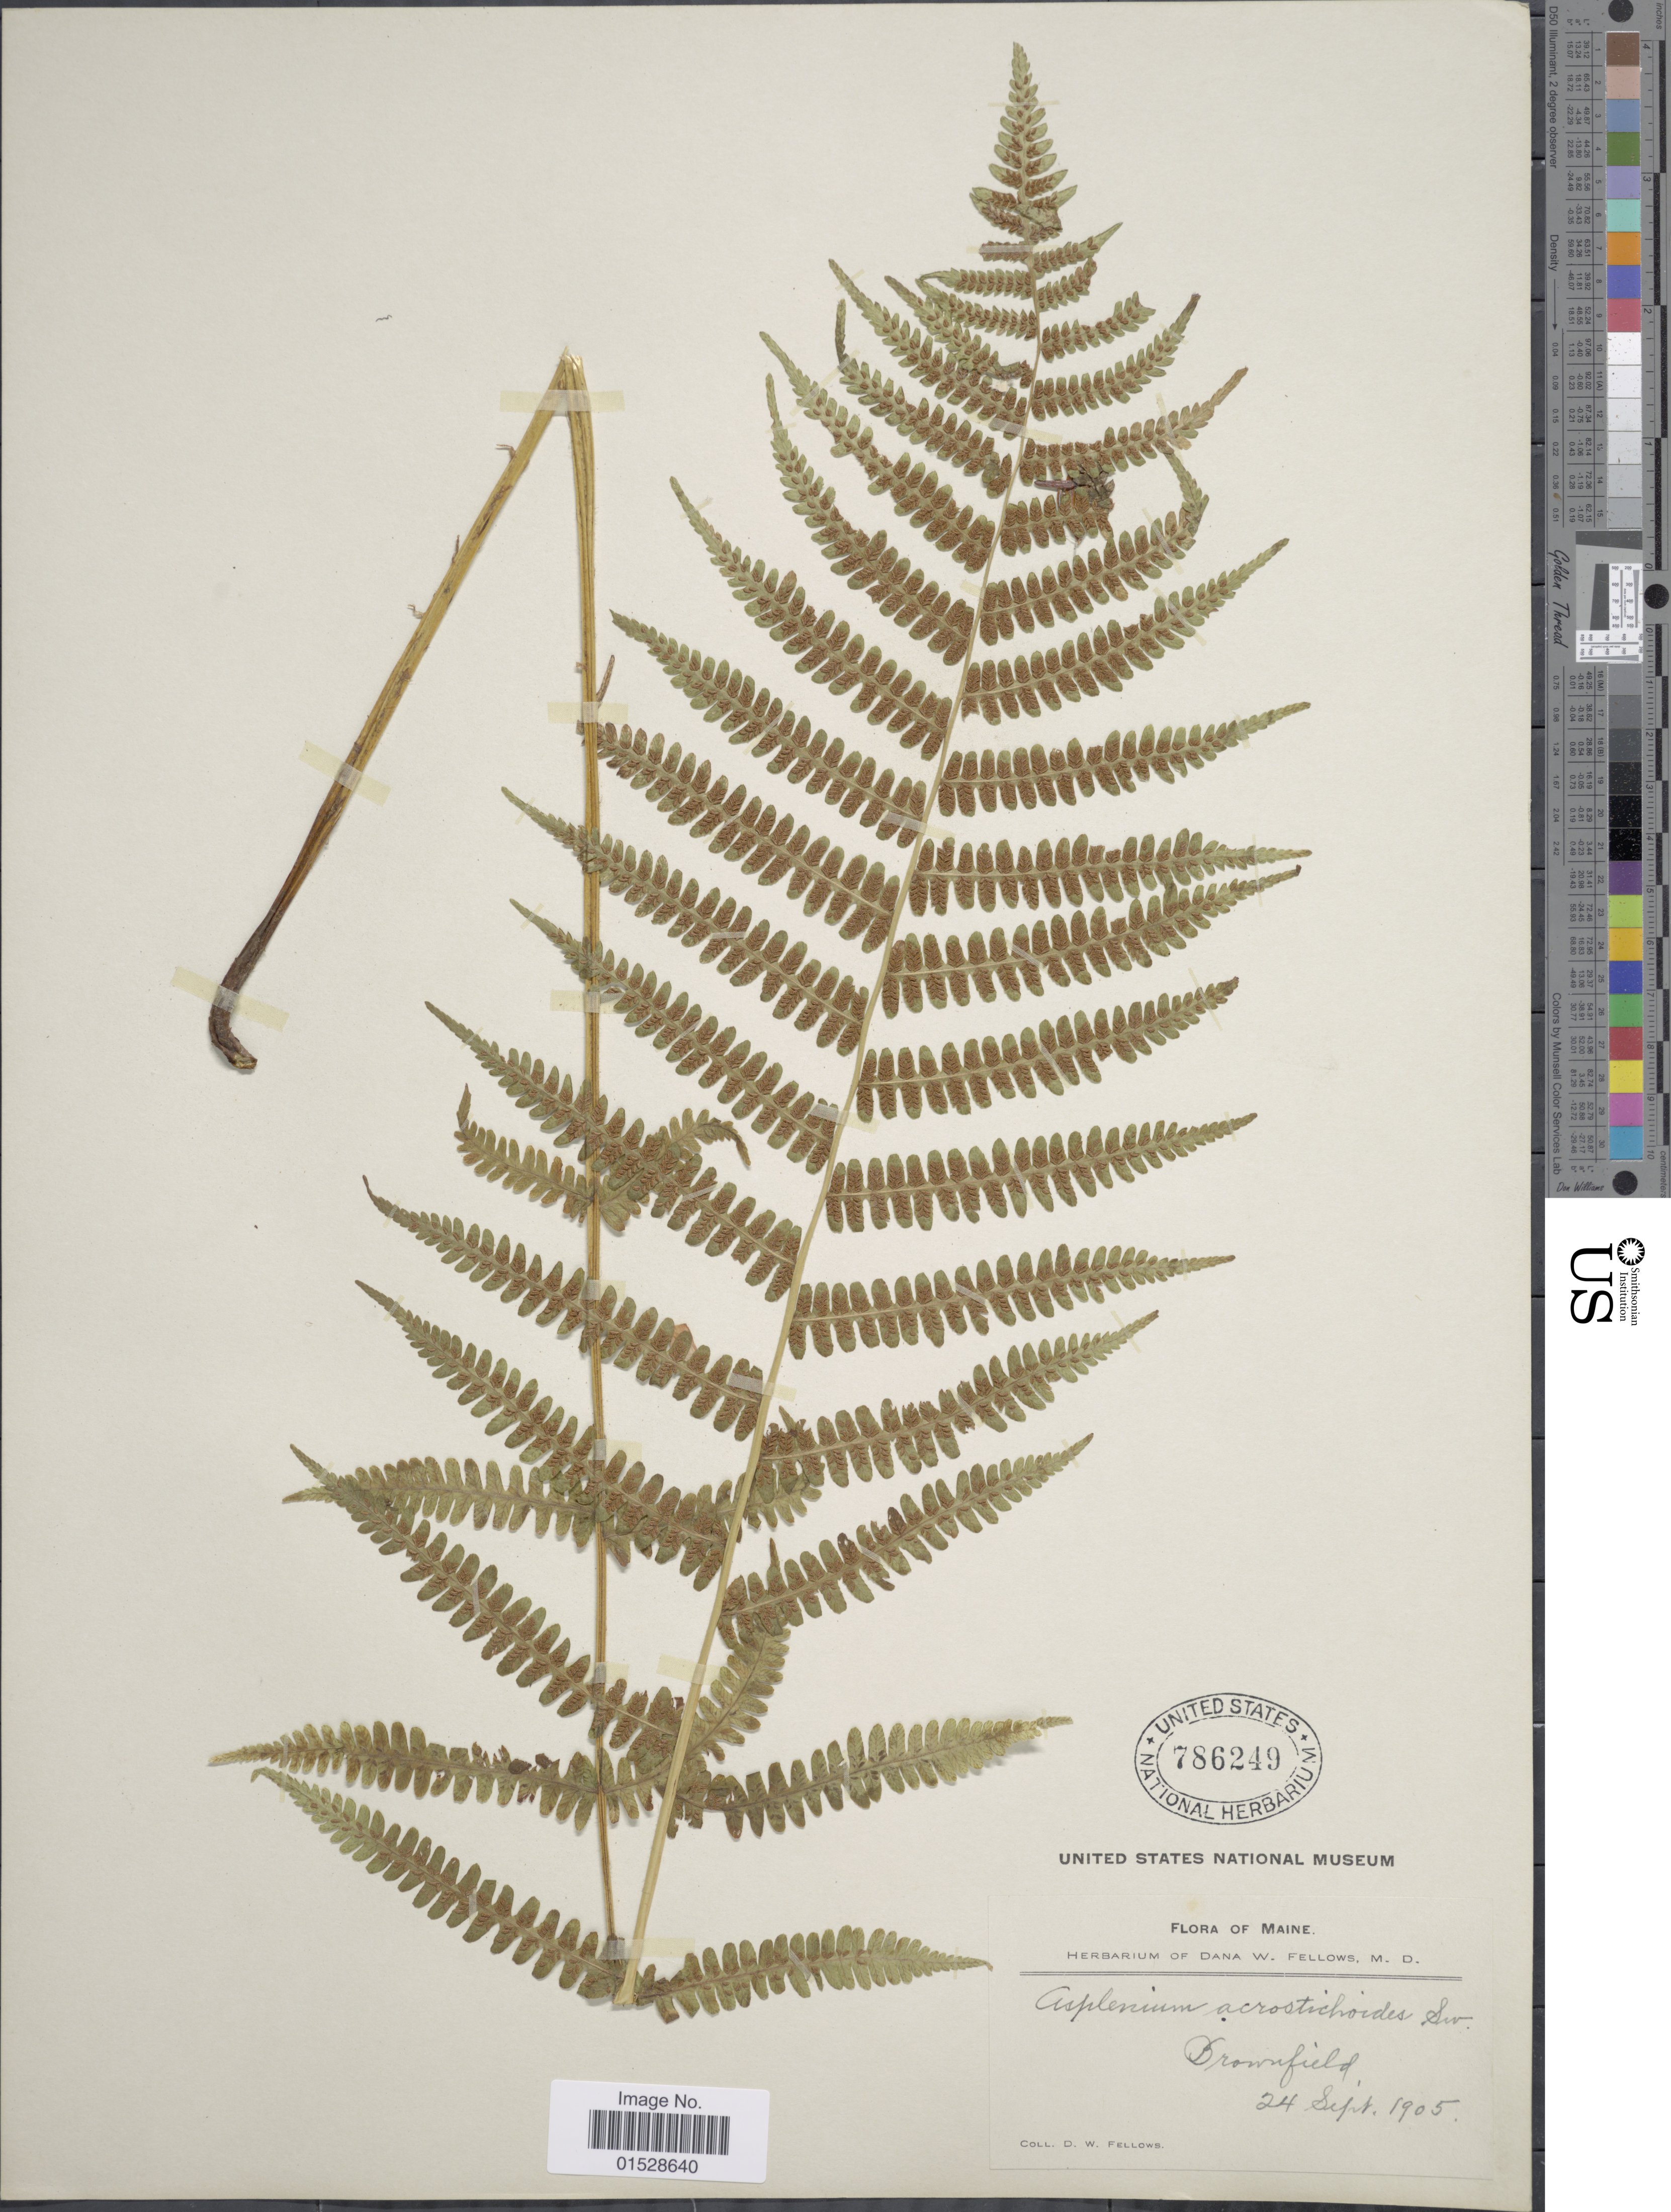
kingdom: Plantae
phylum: Tracheophyta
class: Polypodiopsida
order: Polypodiales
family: Athyriaceae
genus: Deparia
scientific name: Deparia acrostichoides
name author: (Sw.) M. Kato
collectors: D. W. Fellows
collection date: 1905-09-24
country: United States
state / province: Maine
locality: Brownfield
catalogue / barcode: US 786249